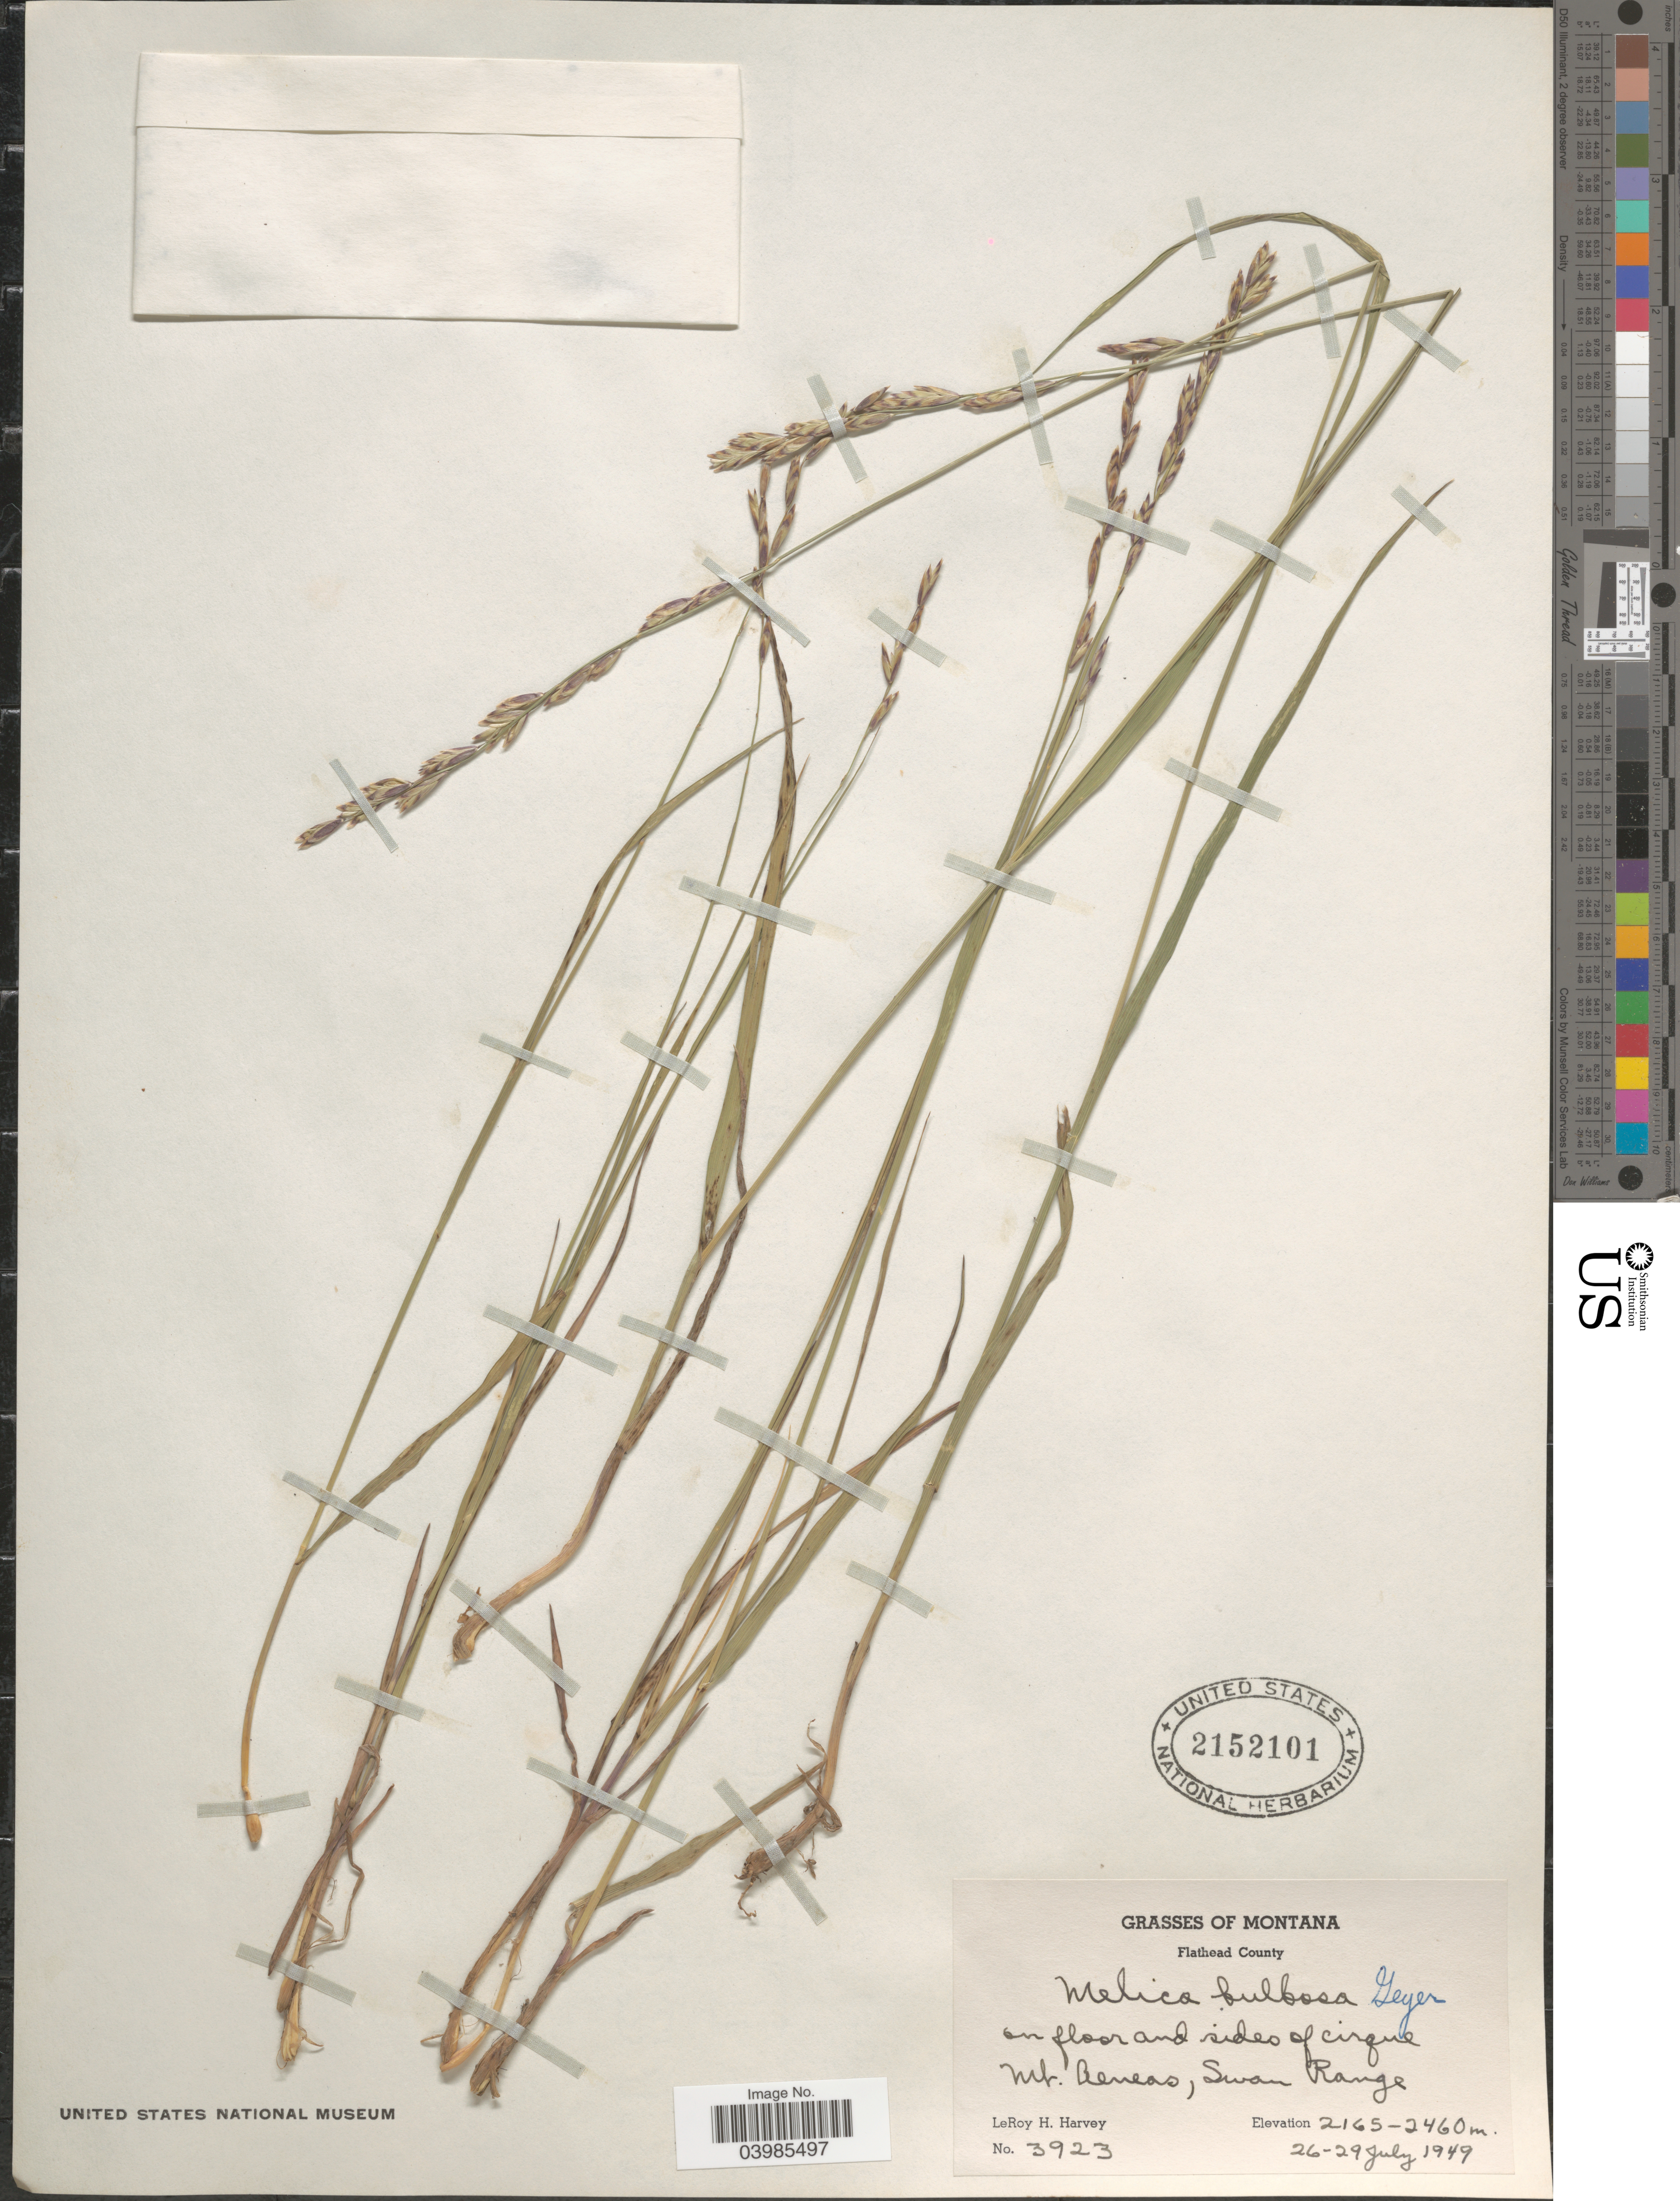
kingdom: Plantae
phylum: Tracheophyta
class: Liliopsida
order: Poales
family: Poaceae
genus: Melica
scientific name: Melica bulbosa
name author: Geyer ex Porter & J.M. Coult.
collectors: L. H. Harvey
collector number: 3923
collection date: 1949-07-26/1949-07-29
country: United States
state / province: Montana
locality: Flathead County. Mt. Aeneas, Swan Range.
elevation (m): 2165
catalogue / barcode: US 2152101